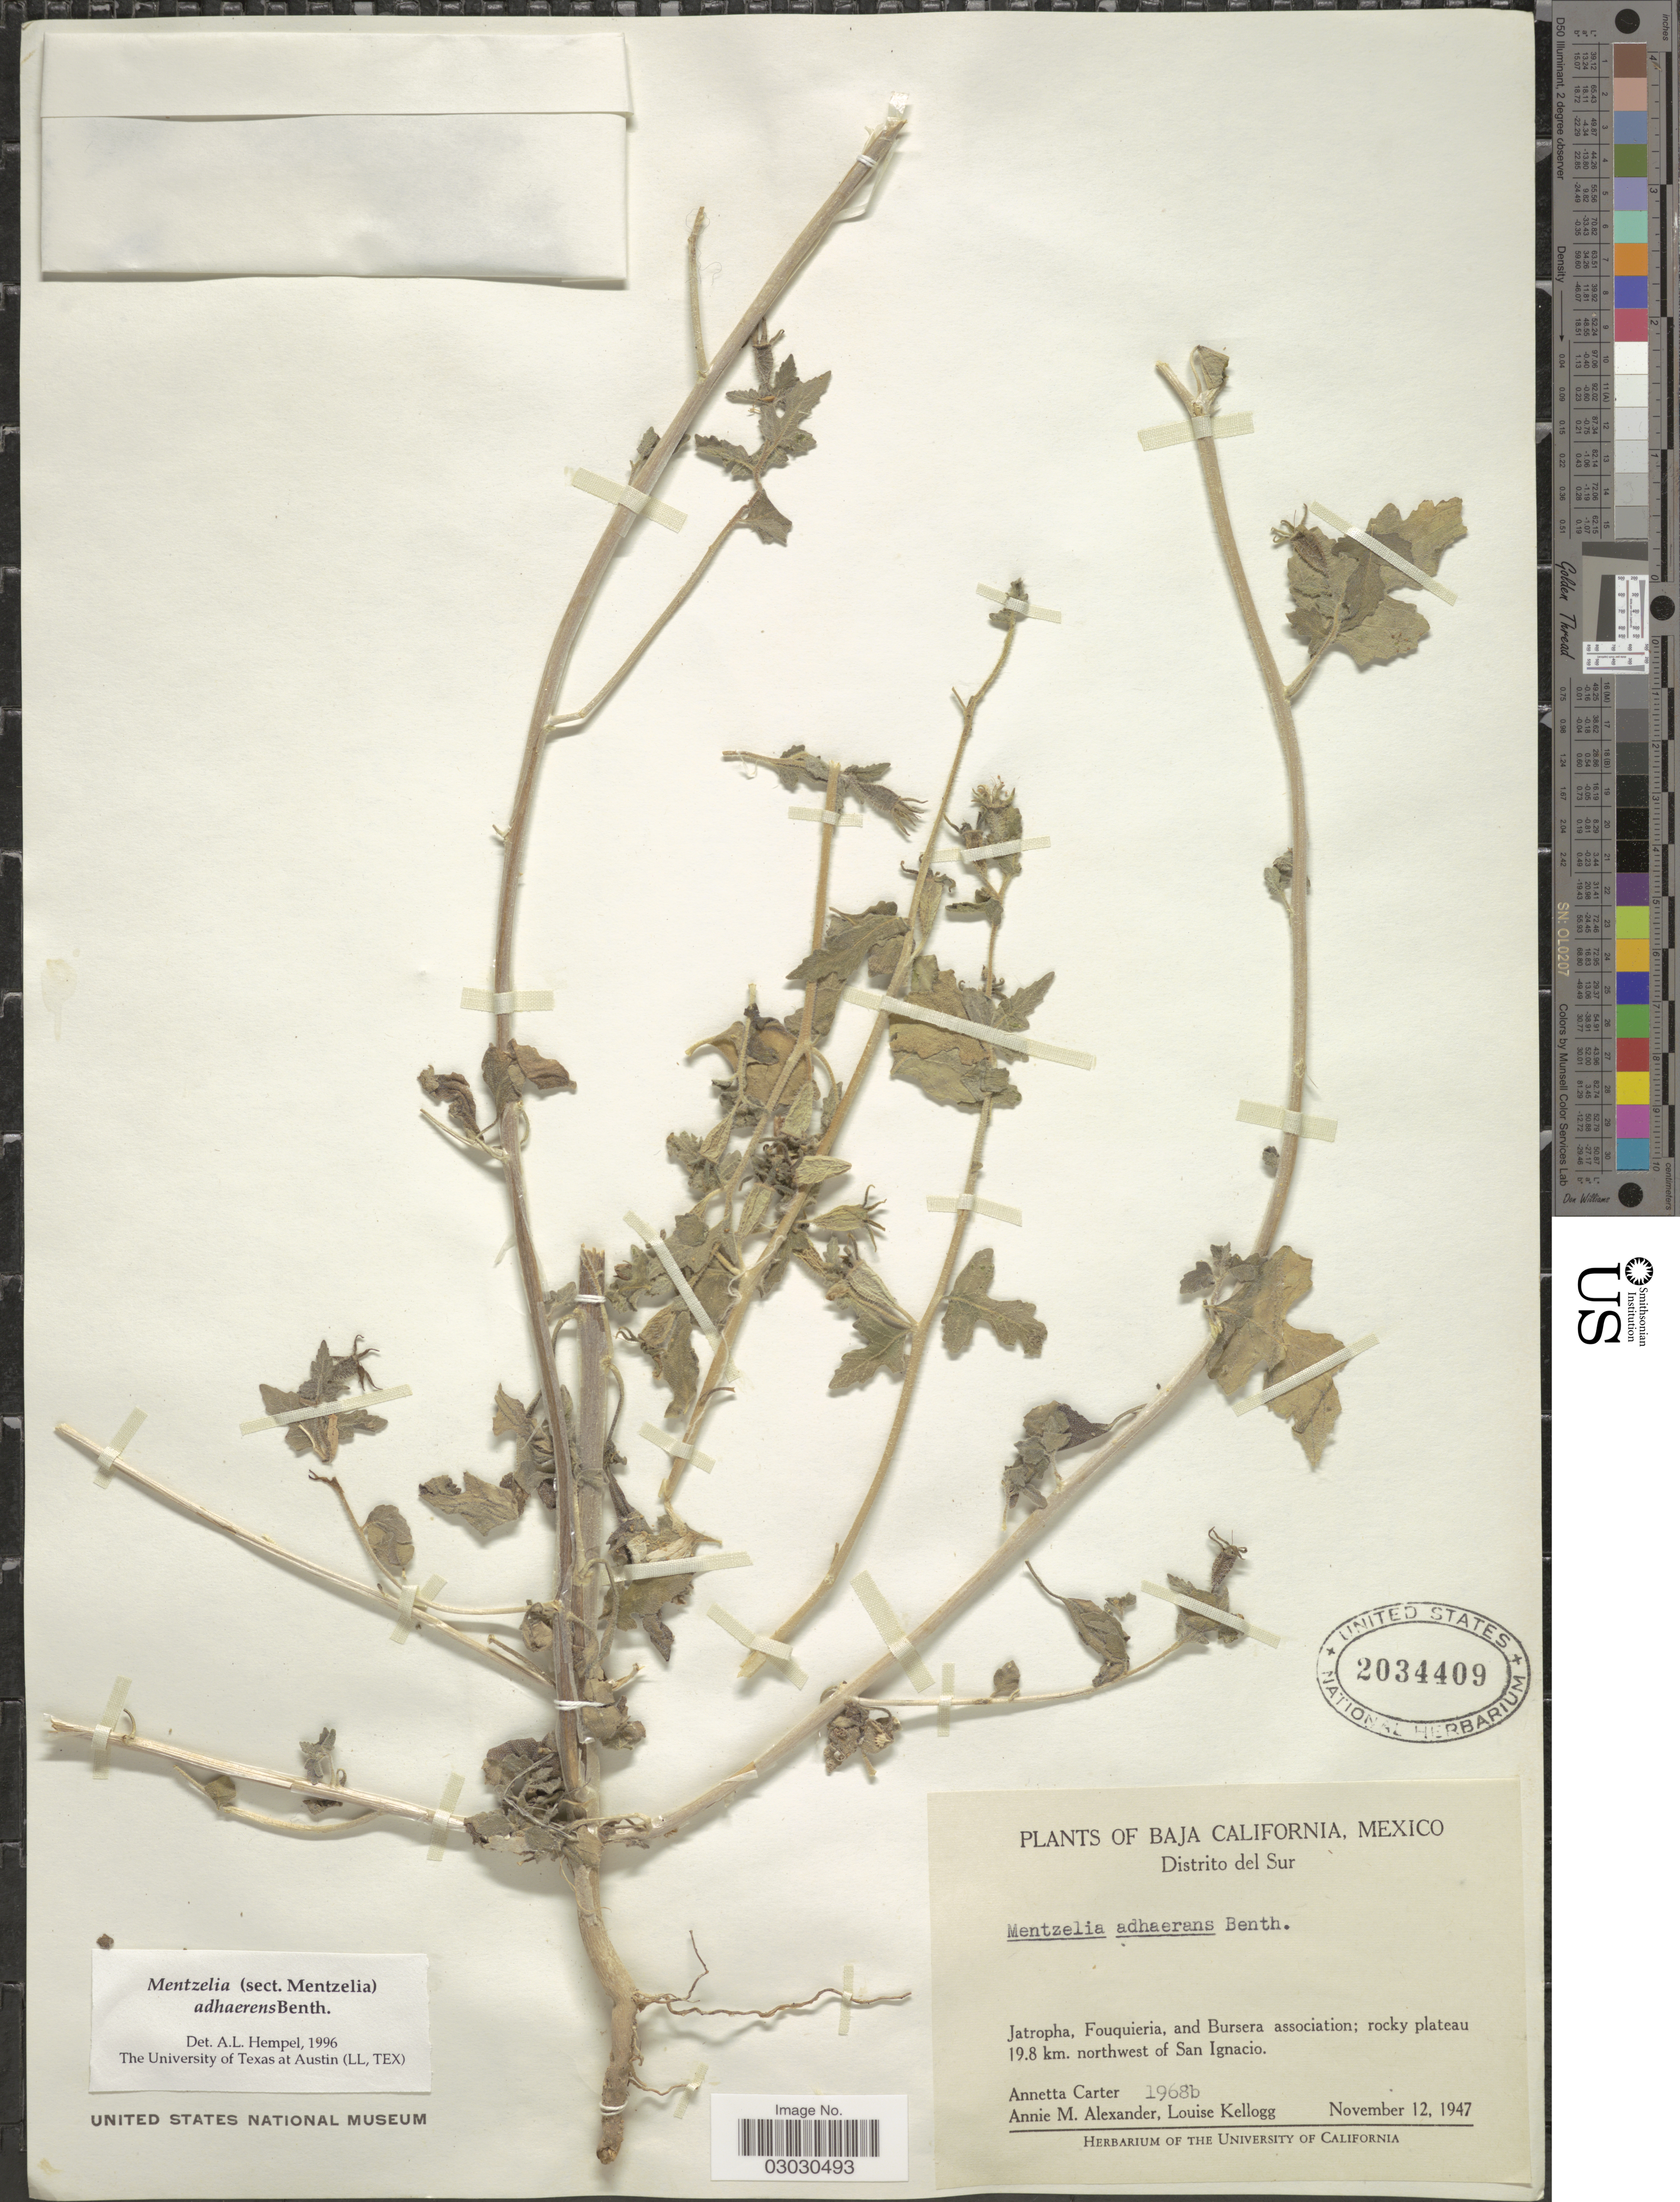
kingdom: Plantae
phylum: Tracheophyta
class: Magnoliopsida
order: Cornales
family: Loasaceae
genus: Mentzelia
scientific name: Mentzelia adhaerens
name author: Benth.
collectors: A. Carter, A. M. Alexander & L. Kellog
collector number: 1968b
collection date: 1947-11-12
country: Mexico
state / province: Baja California Sur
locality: Distrito del Sur. Rocky plateau 19.8 km. northwest of San Ignacio.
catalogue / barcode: US 2034409